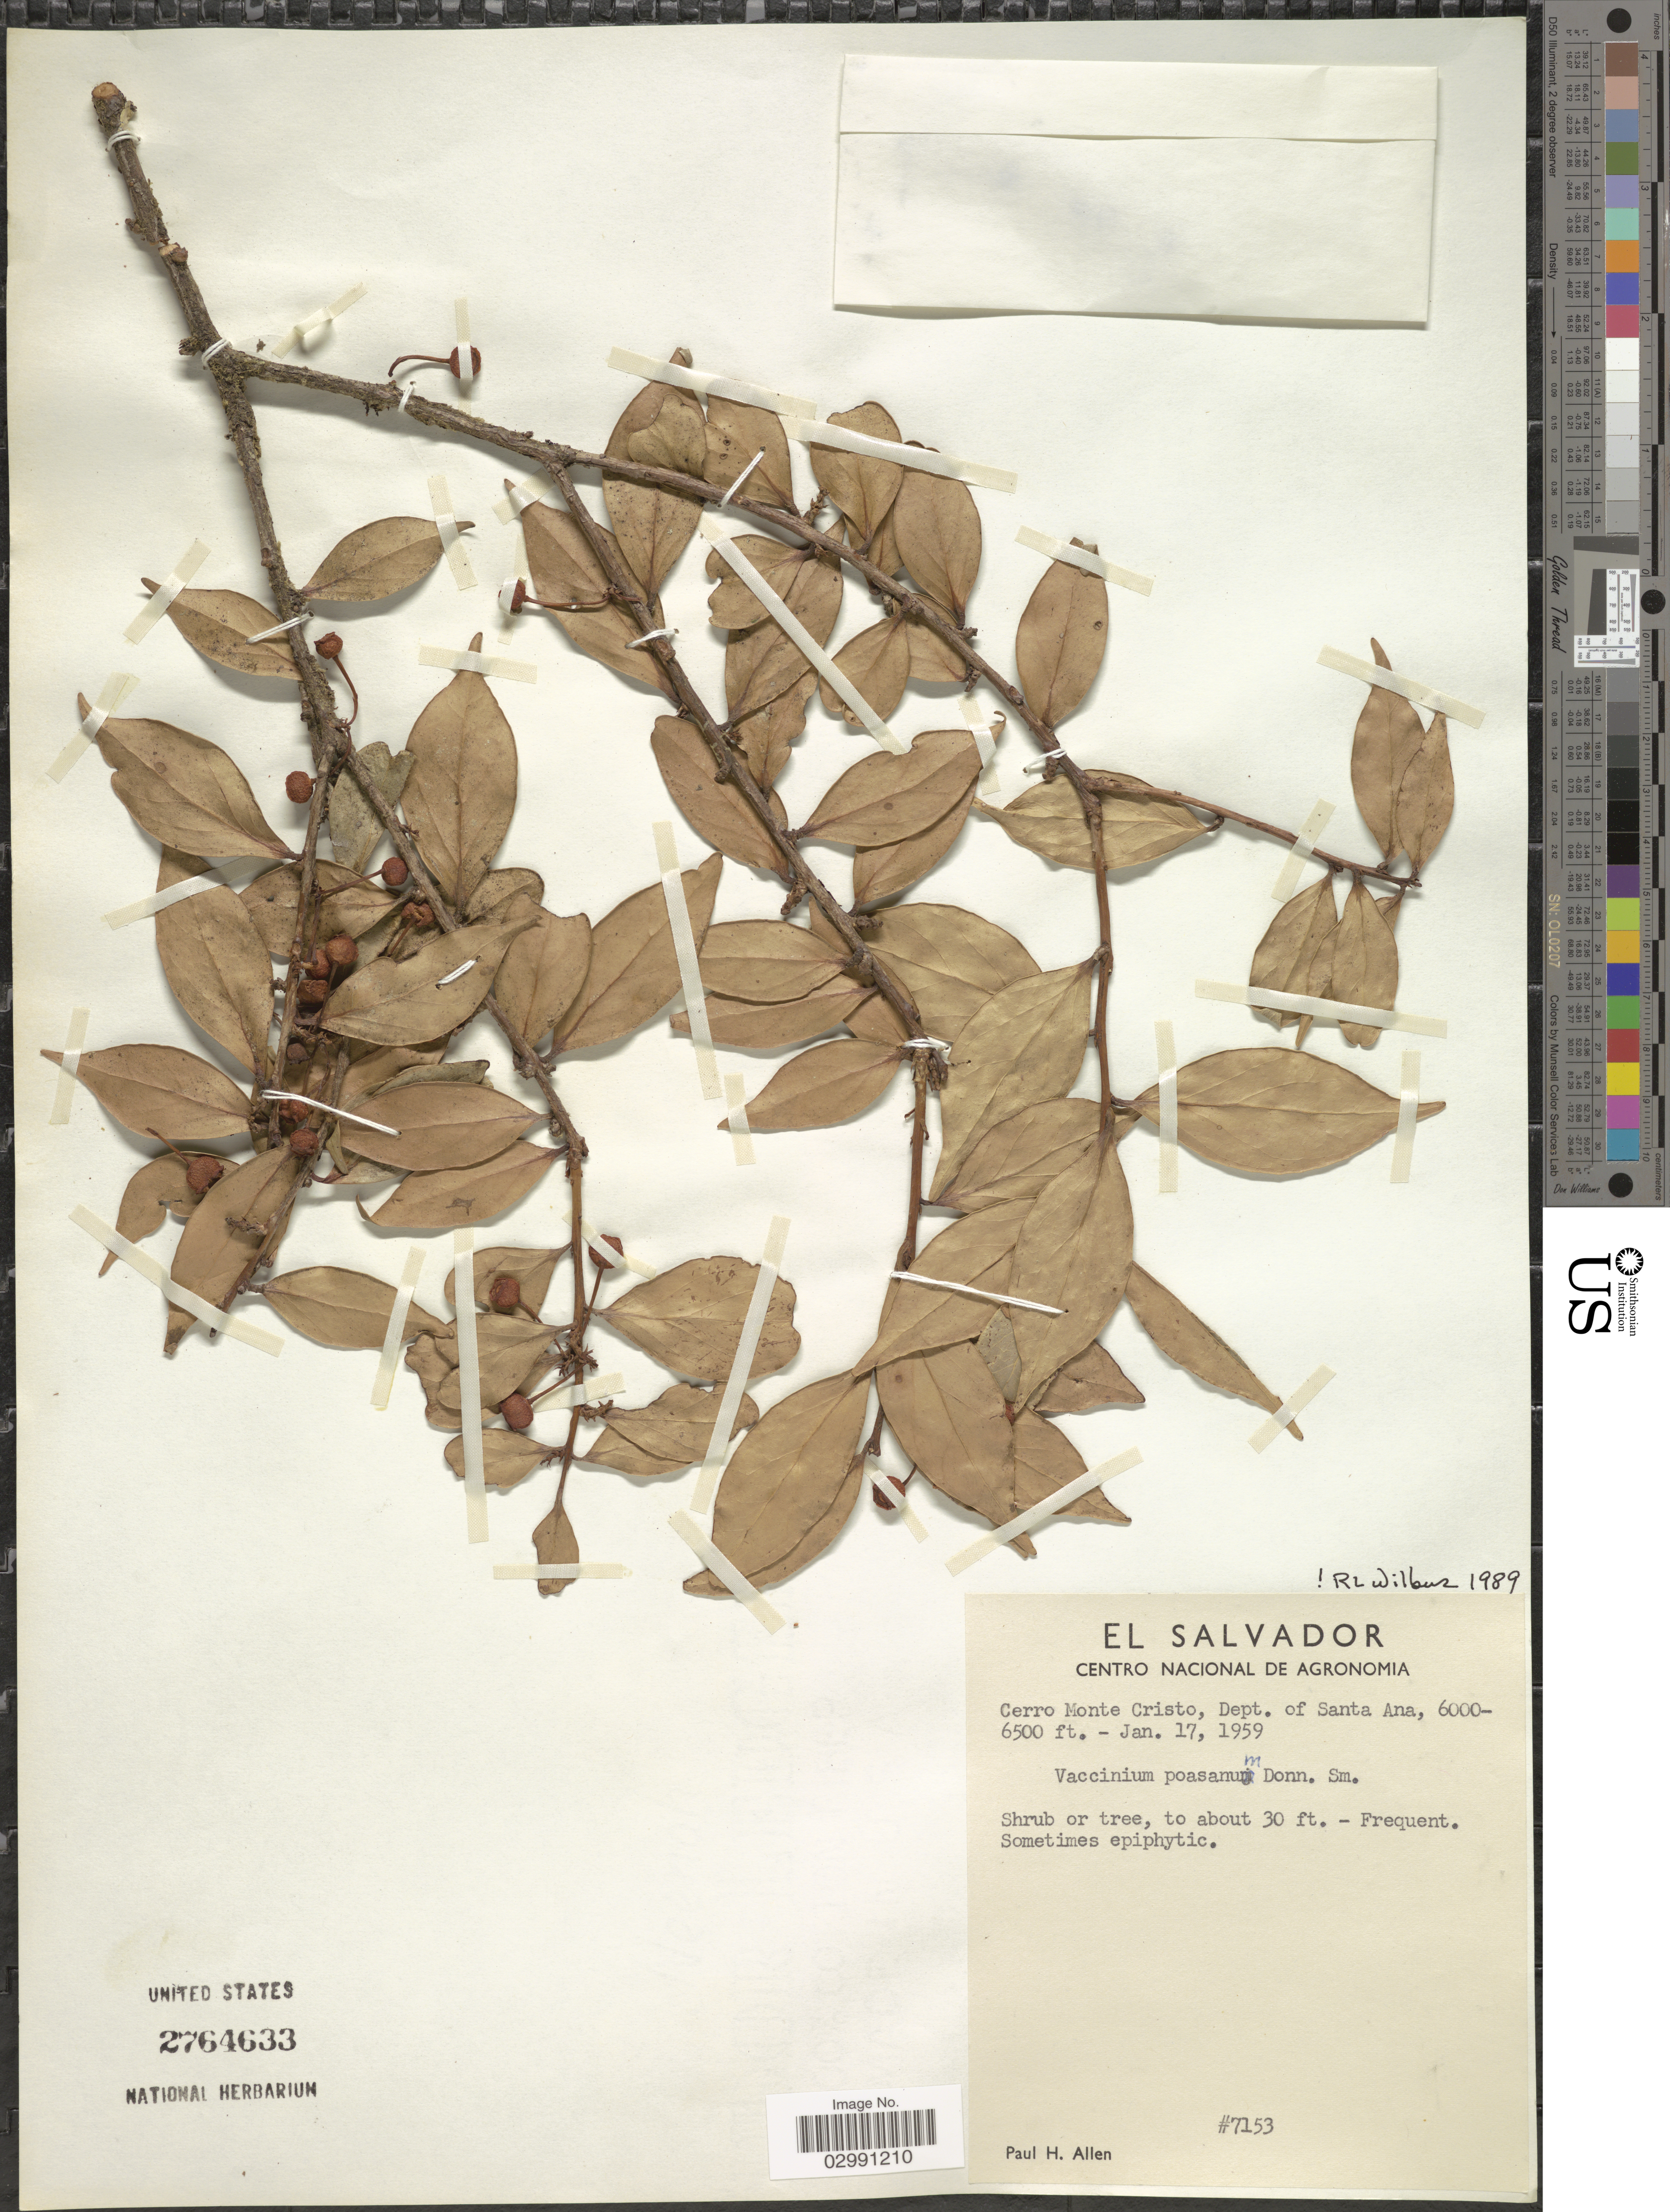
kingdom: Plantae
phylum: Tracheophyta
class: Magnoliopsida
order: Ericales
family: Ericaceae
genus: Vaccinium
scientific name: Vaccinium poasanum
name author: Donn. Sm.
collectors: P. H. Allen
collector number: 7153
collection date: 1959-01-17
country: El Salvador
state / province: Santa Ana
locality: Cerro Monte Cristo, Dept. of Santa Ana.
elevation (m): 1829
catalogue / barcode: US 2764633